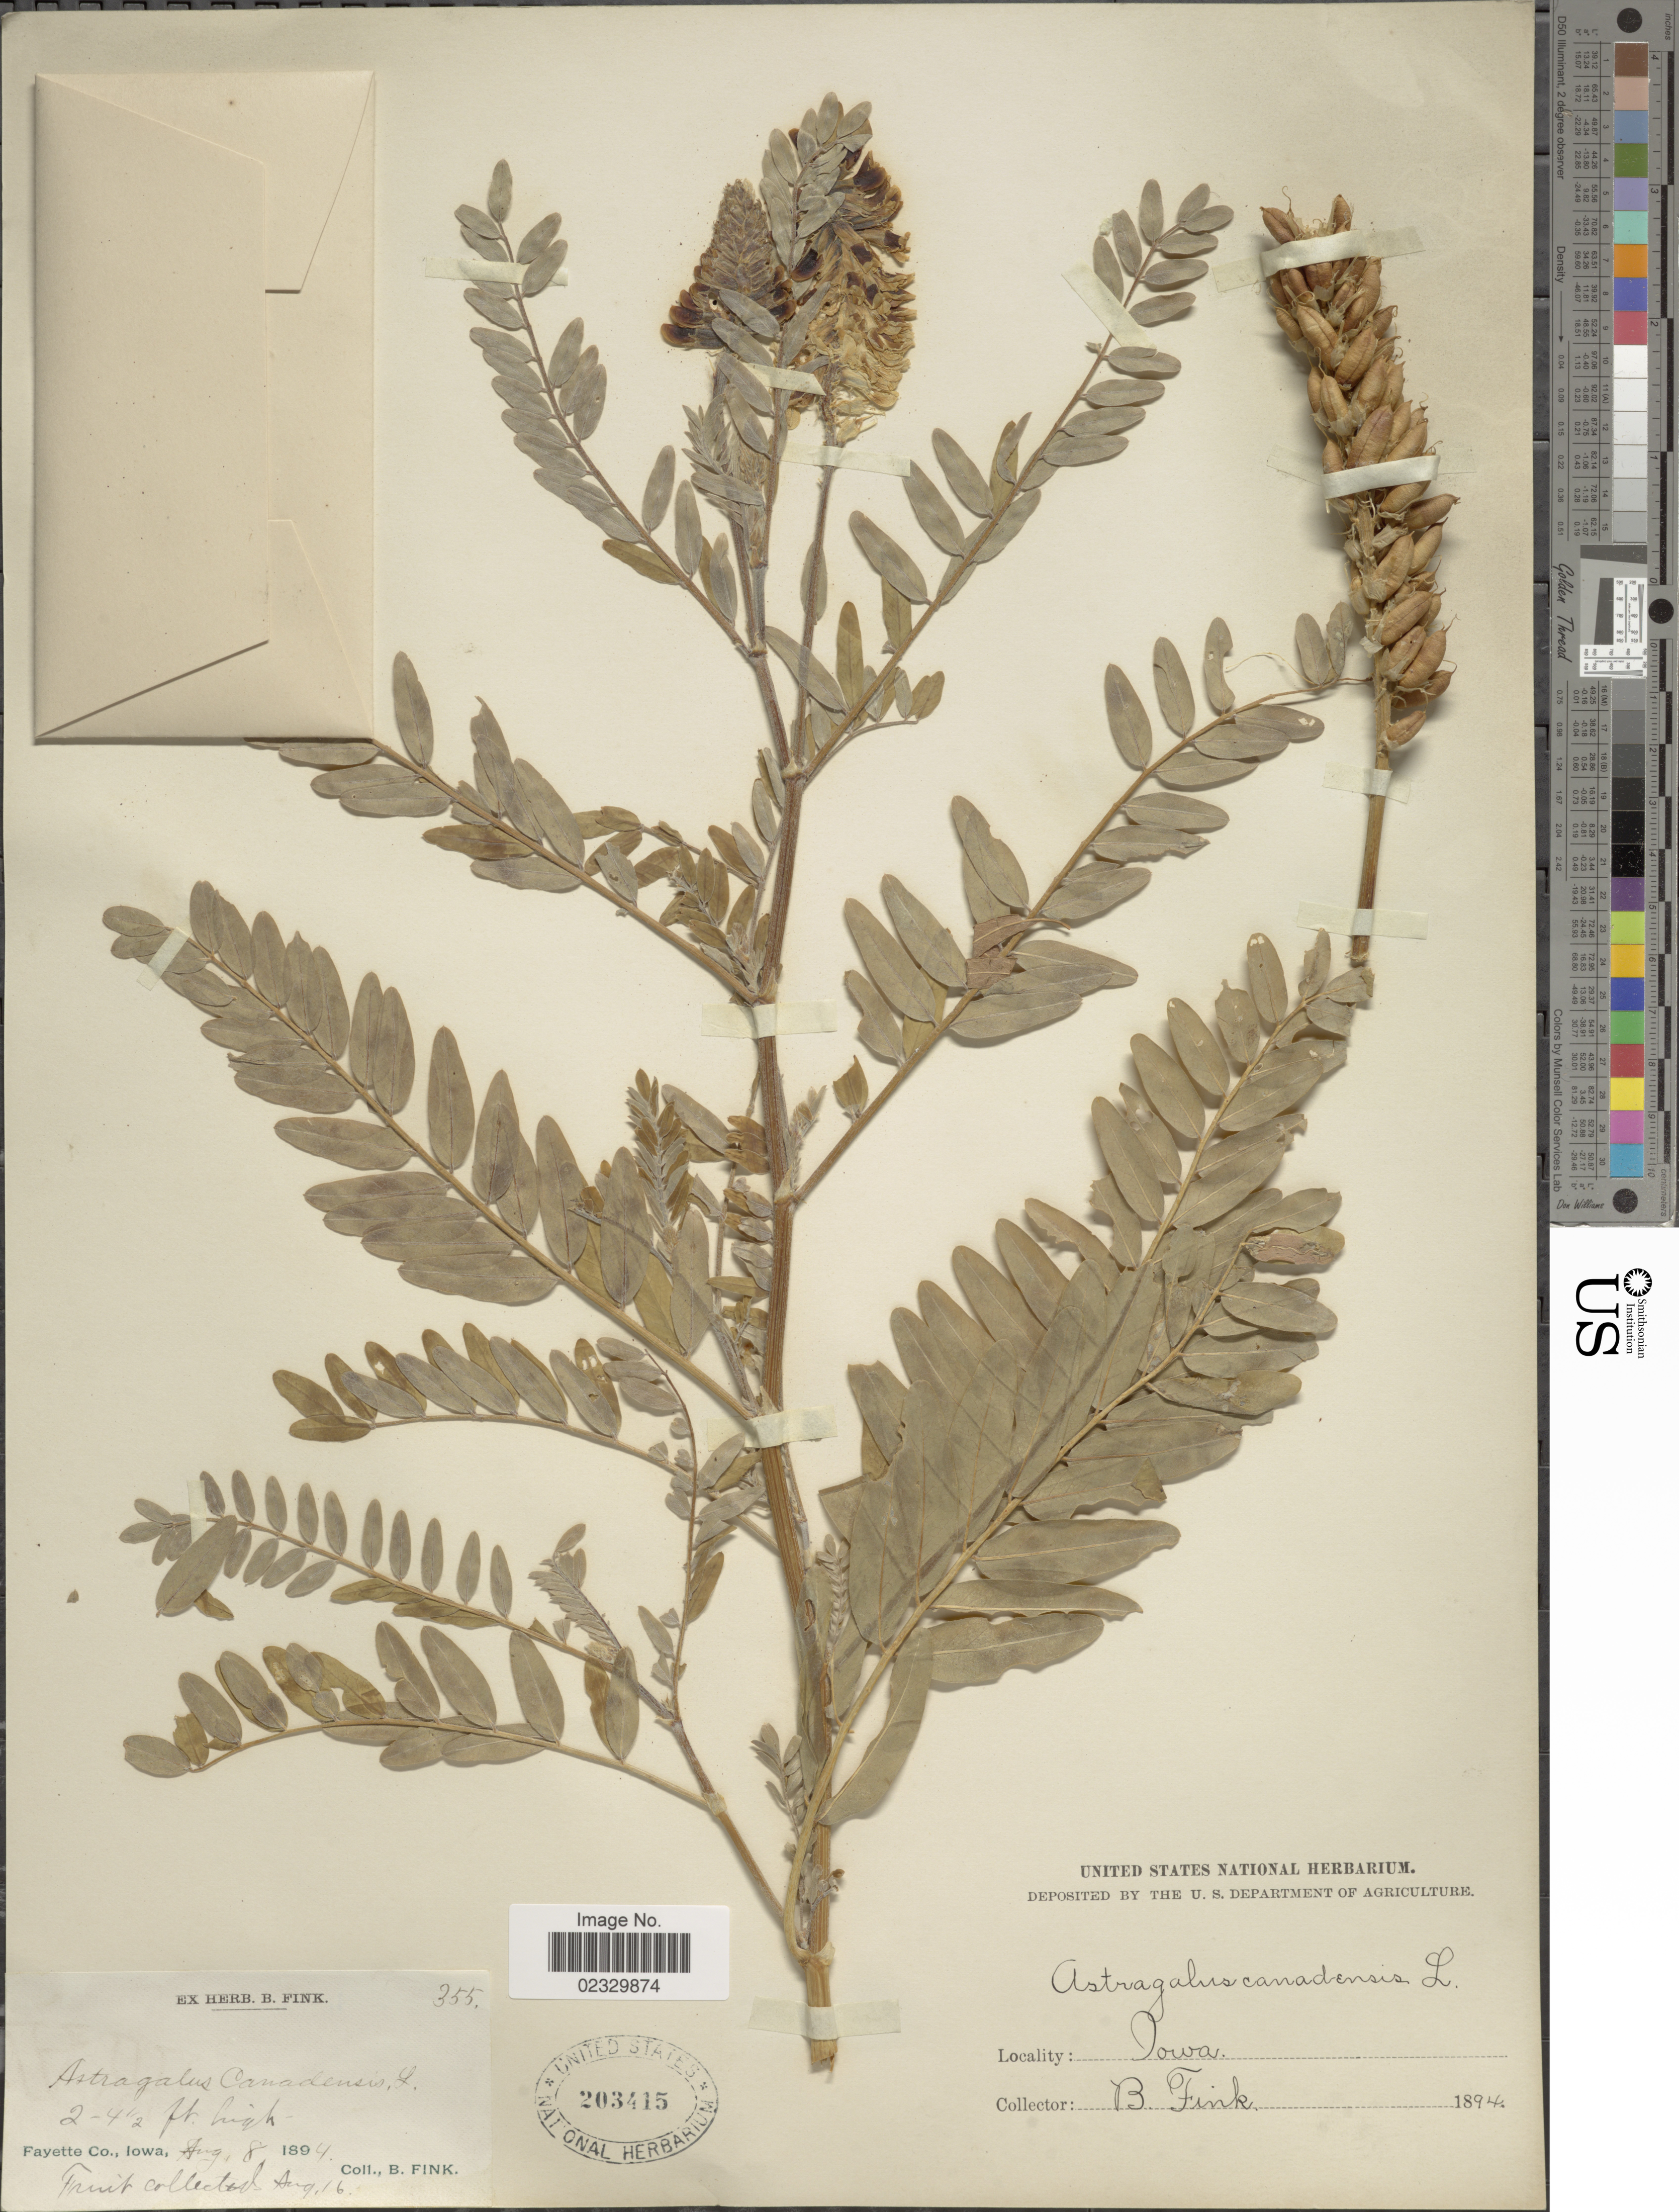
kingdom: Plantae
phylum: Tracheophyta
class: Magnoliopsida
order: Fabales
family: Fabaceae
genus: Astragalus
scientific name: Astragalus canadensis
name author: L.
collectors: B. Fink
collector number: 355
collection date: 1894-08-08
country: United States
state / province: Iowa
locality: Fayette Co.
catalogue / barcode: US 203415